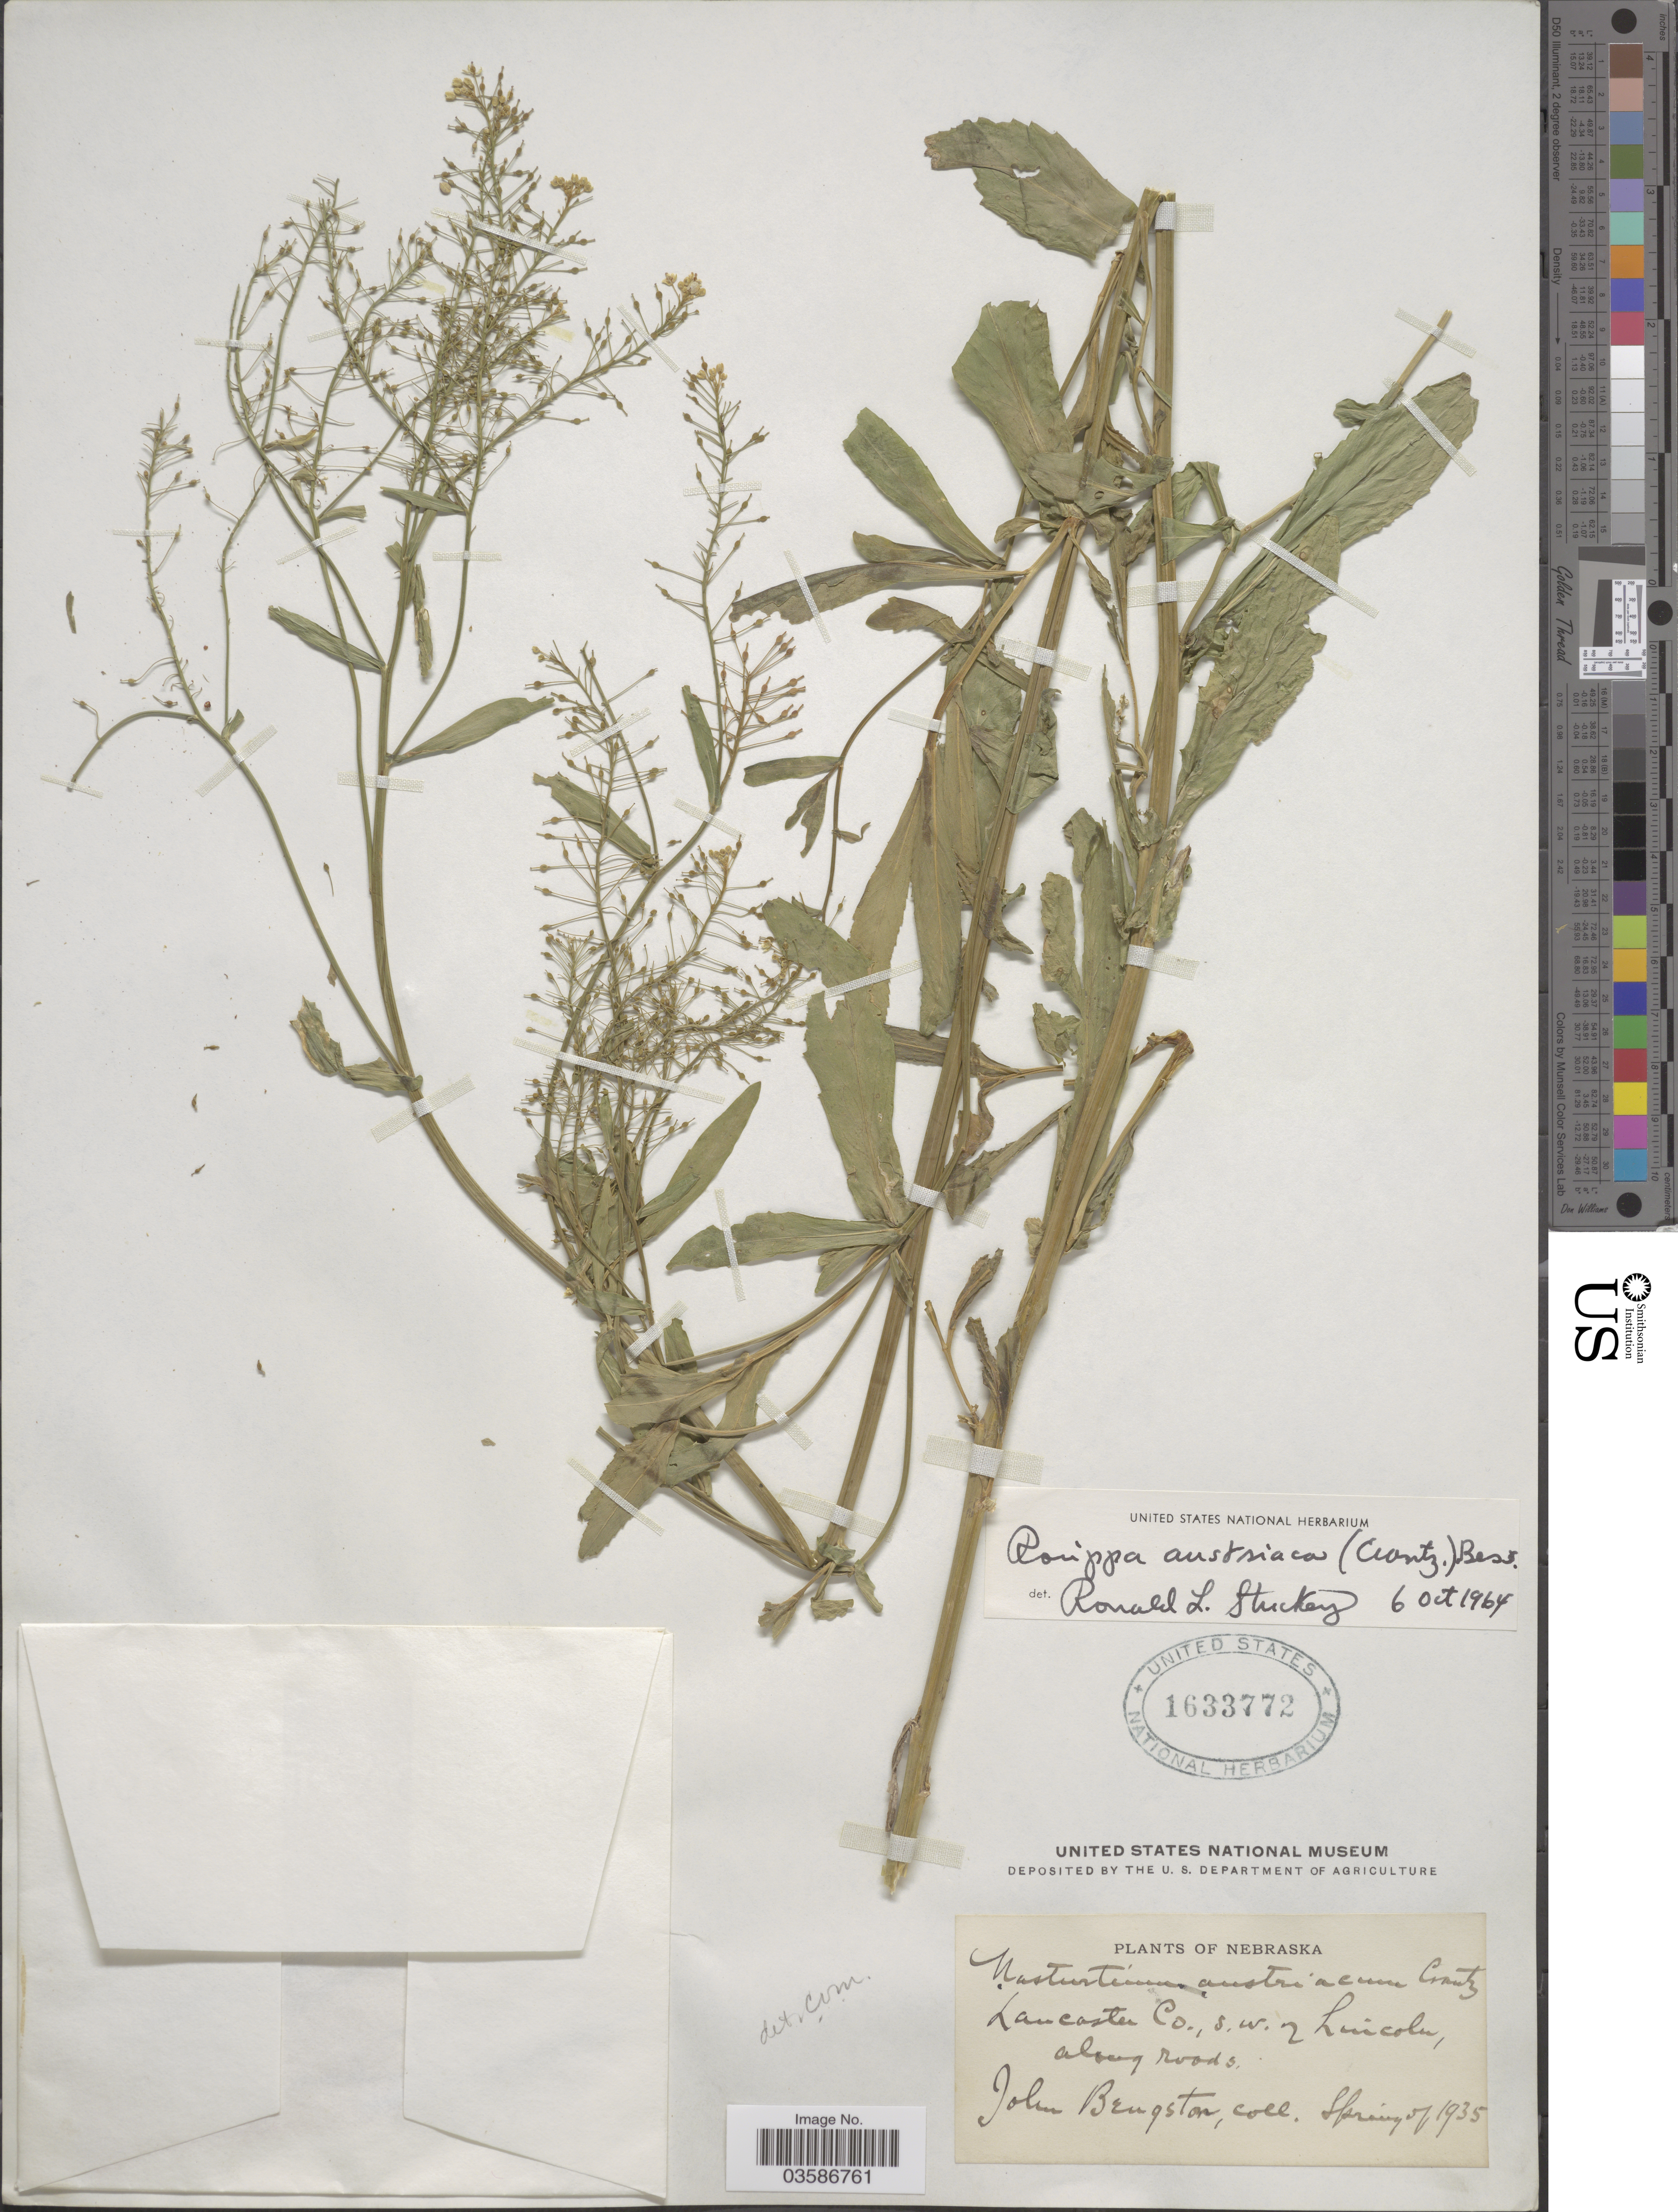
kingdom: Plantae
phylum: Tracheophyta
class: Magnoliopsida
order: Brassicales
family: Brassicaceae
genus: Rorippa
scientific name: Rorippa austriaca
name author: (Crantz) Besser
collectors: J. Bengston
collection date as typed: Spring of 1935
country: United States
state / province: Nebraska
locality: Lancaster Co., s.w. of Lincoln, along roads.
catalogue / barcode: US 1633772